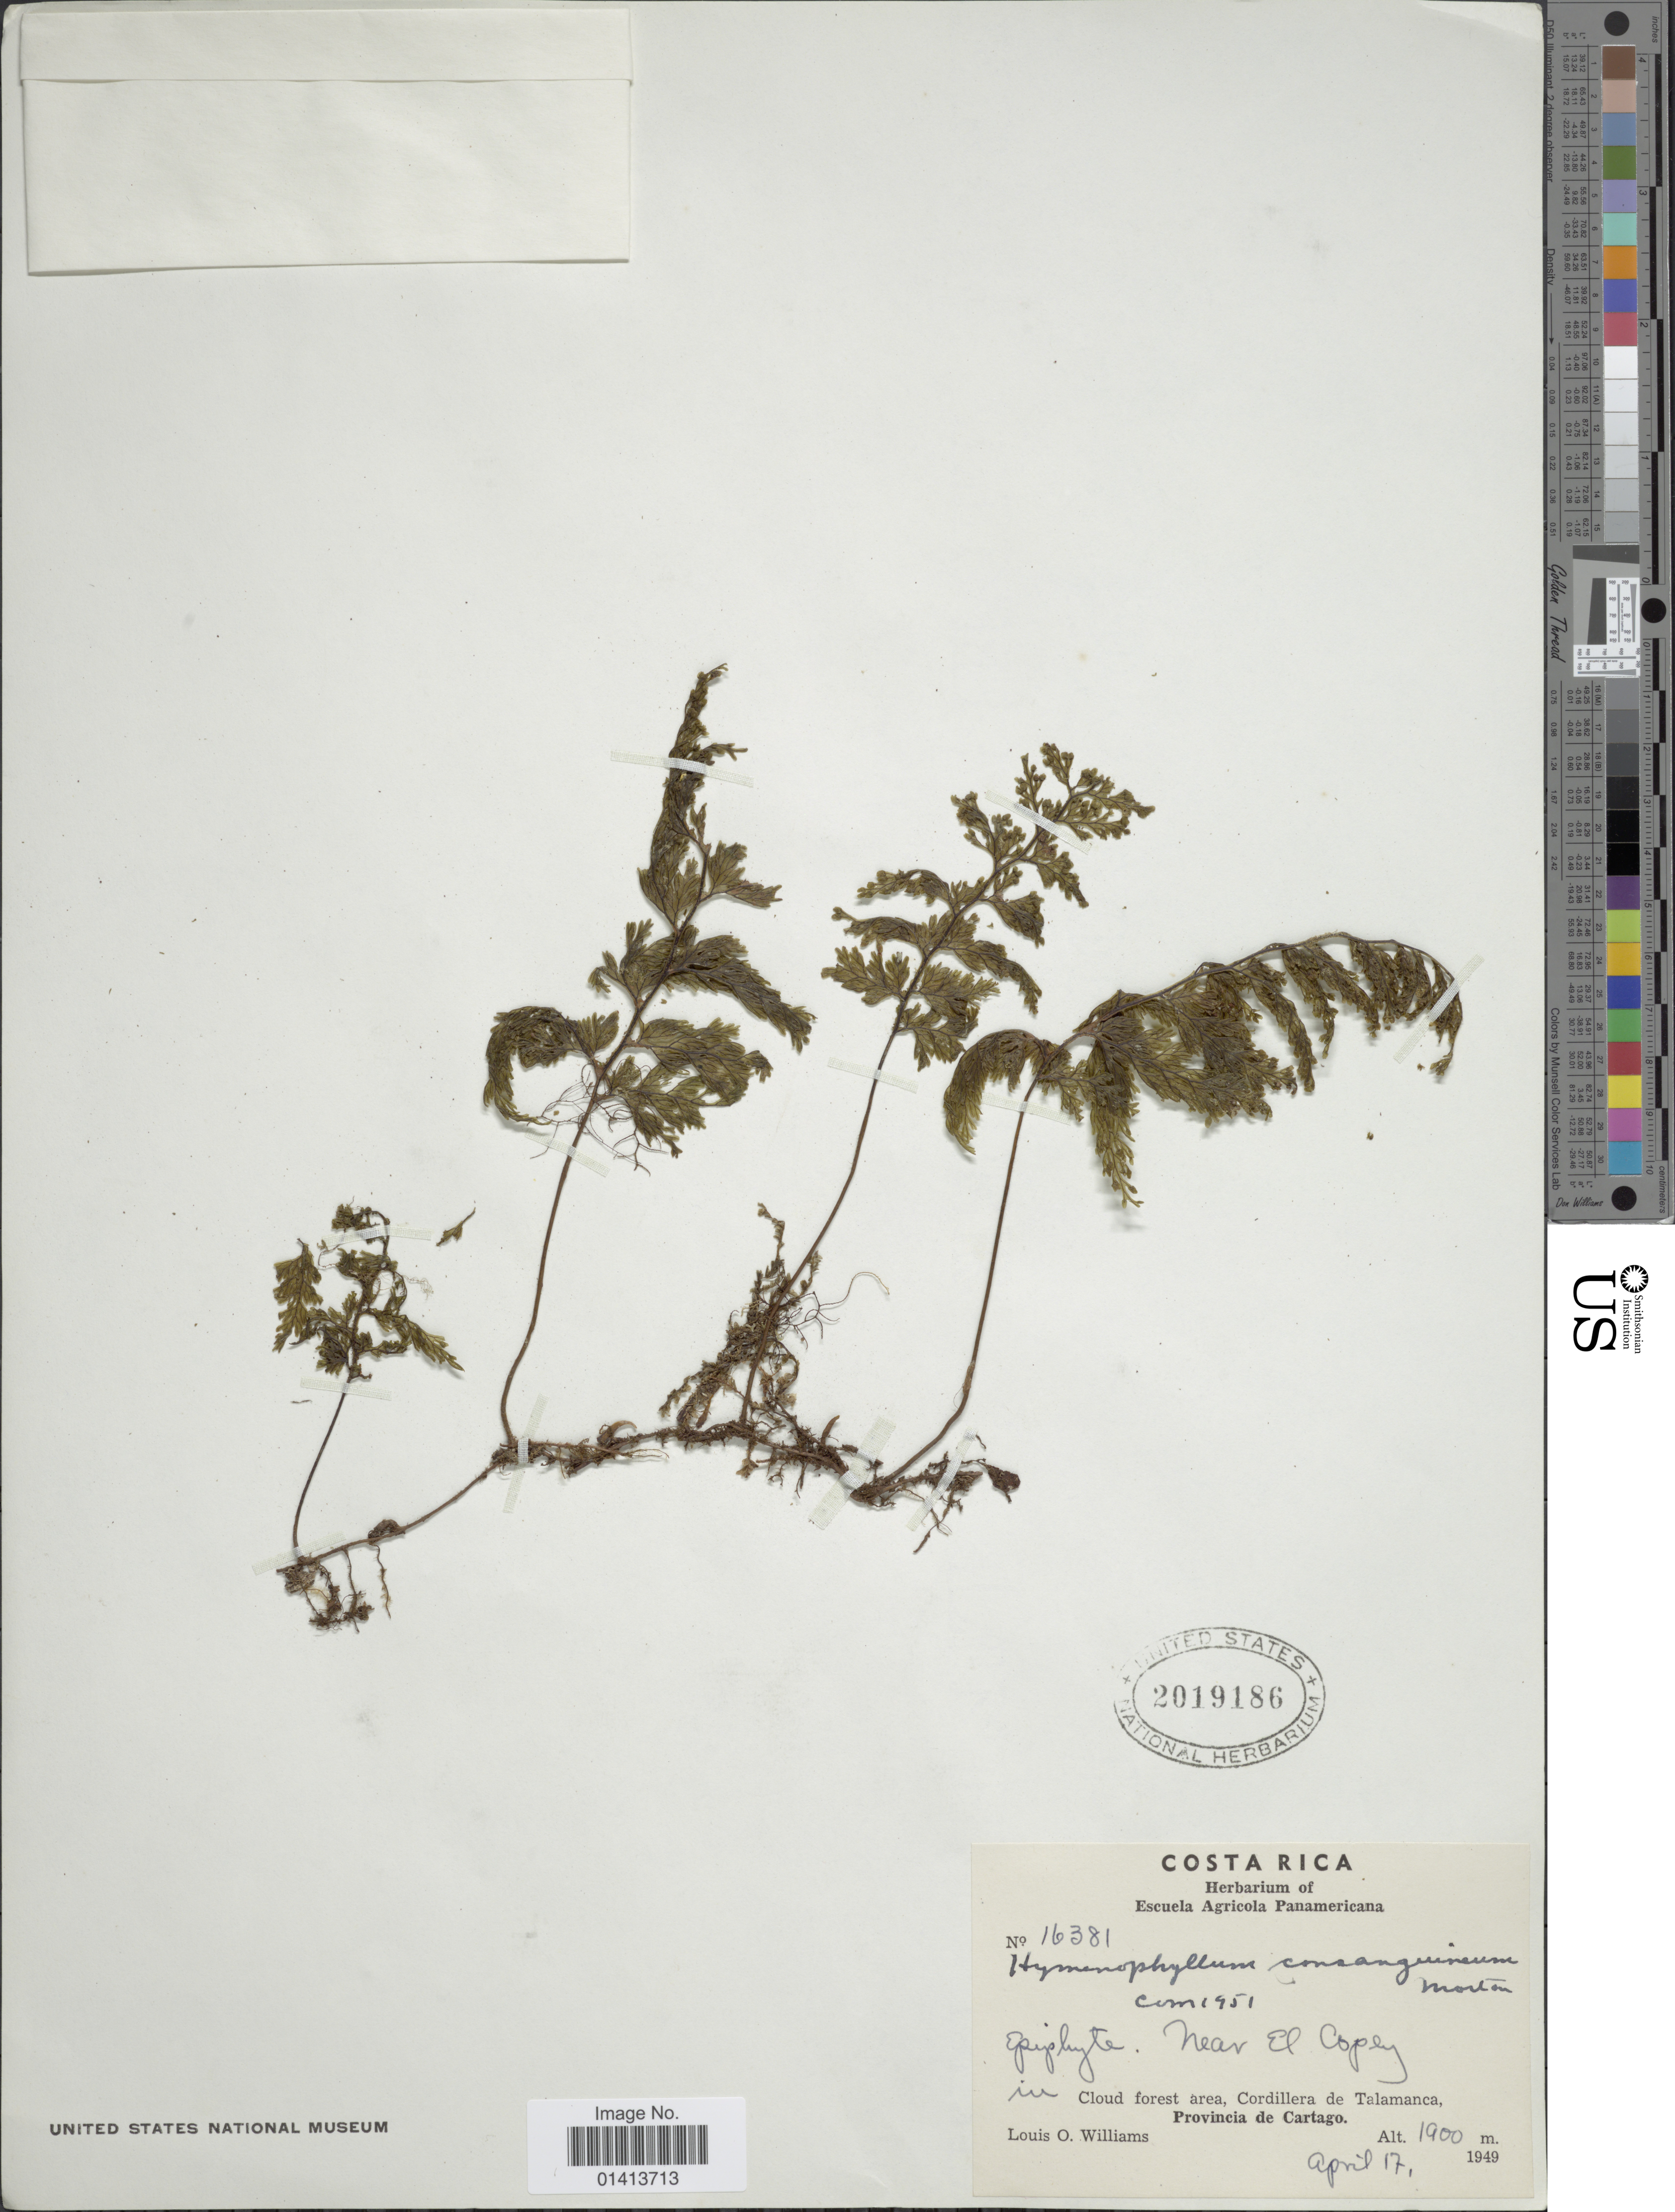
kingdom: Plantae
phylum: Tracheophyta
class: Polypodiopsida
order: Hymenophyllales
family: Hymenophyllaceae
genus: Hymenophyllum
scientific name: Hymenophyllum consanguineum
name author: C.V. Morton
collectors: L. O. Williams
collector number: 16381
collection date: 1949-04-17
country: Costa Rica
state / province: Cartago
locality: Near Copey, in cloud forest area, Cordillera de Talamanca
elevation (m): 1900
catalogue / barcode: US 2019186